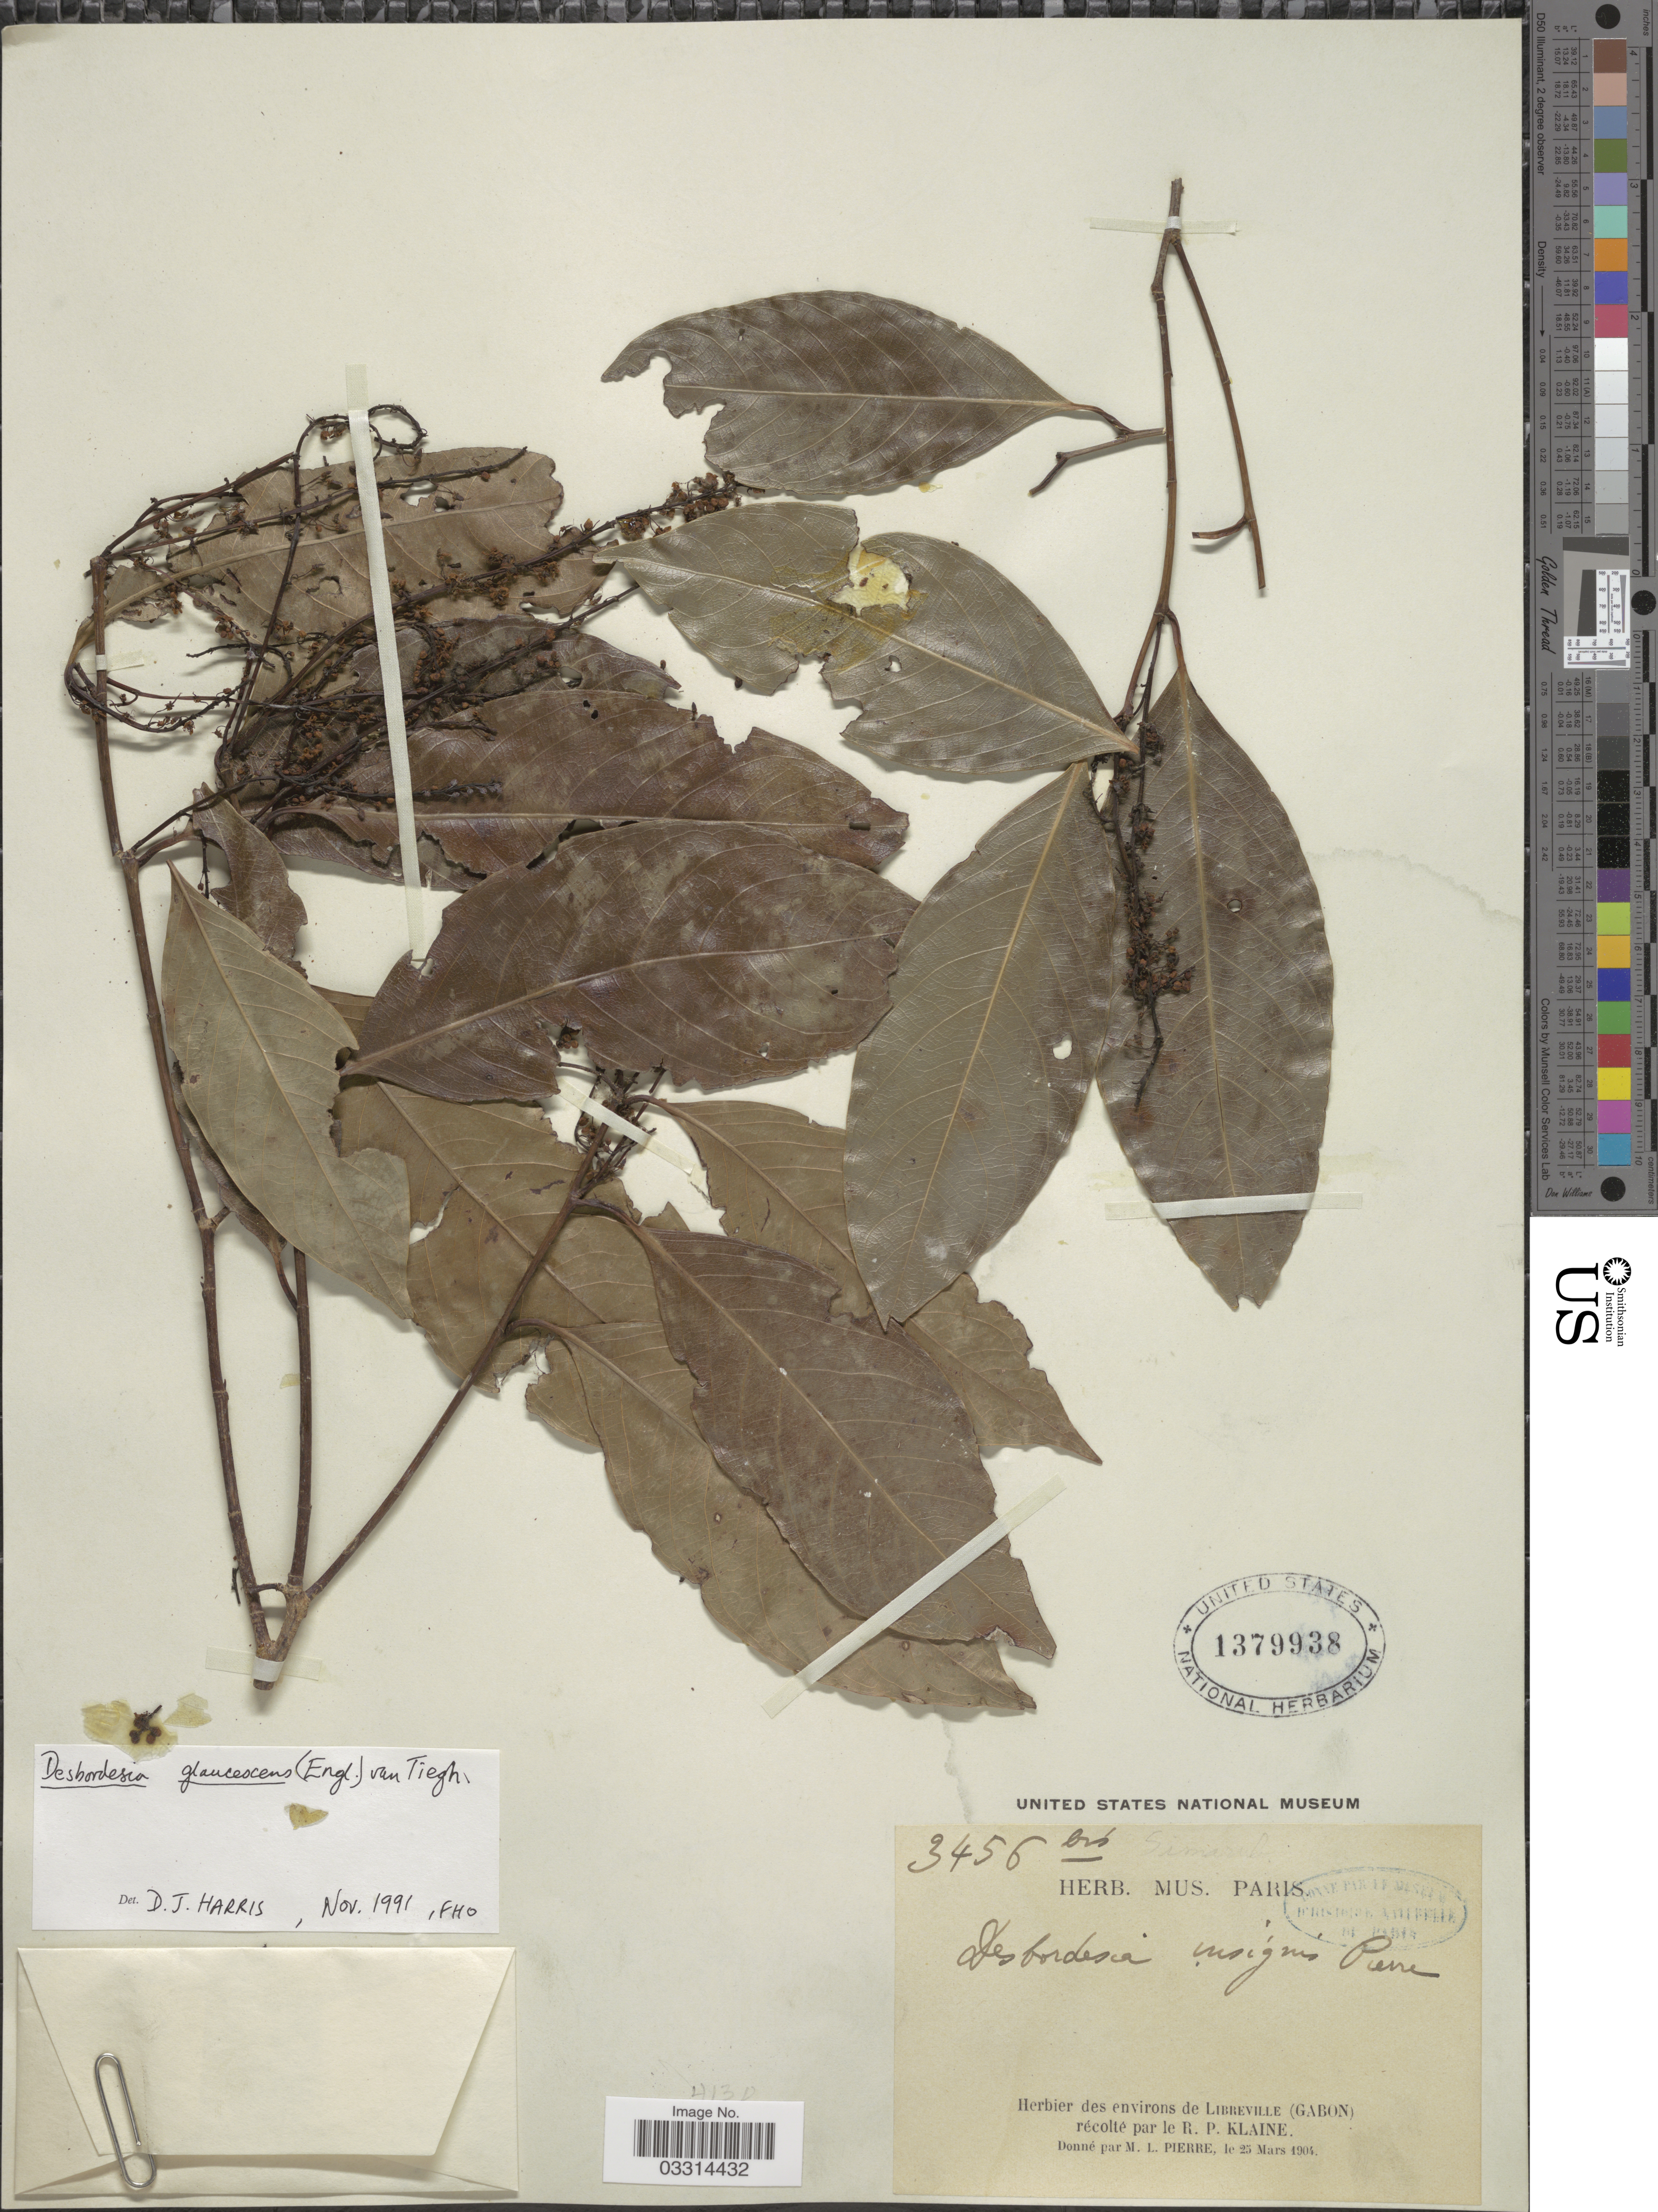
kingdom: Plantae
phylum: Tracheophyta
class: Magnoliopsida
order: Malpighiales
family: Irvingiaceae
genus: Desbordesia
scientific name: Desbordesia glaucescens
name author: (Engl.) Tiegh.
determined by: Harris, D. J.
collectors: R. Klaine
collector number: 3456 bis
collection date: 1904-03-25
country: Gabon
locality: Environs de Libreville.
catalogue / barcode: US 1379938